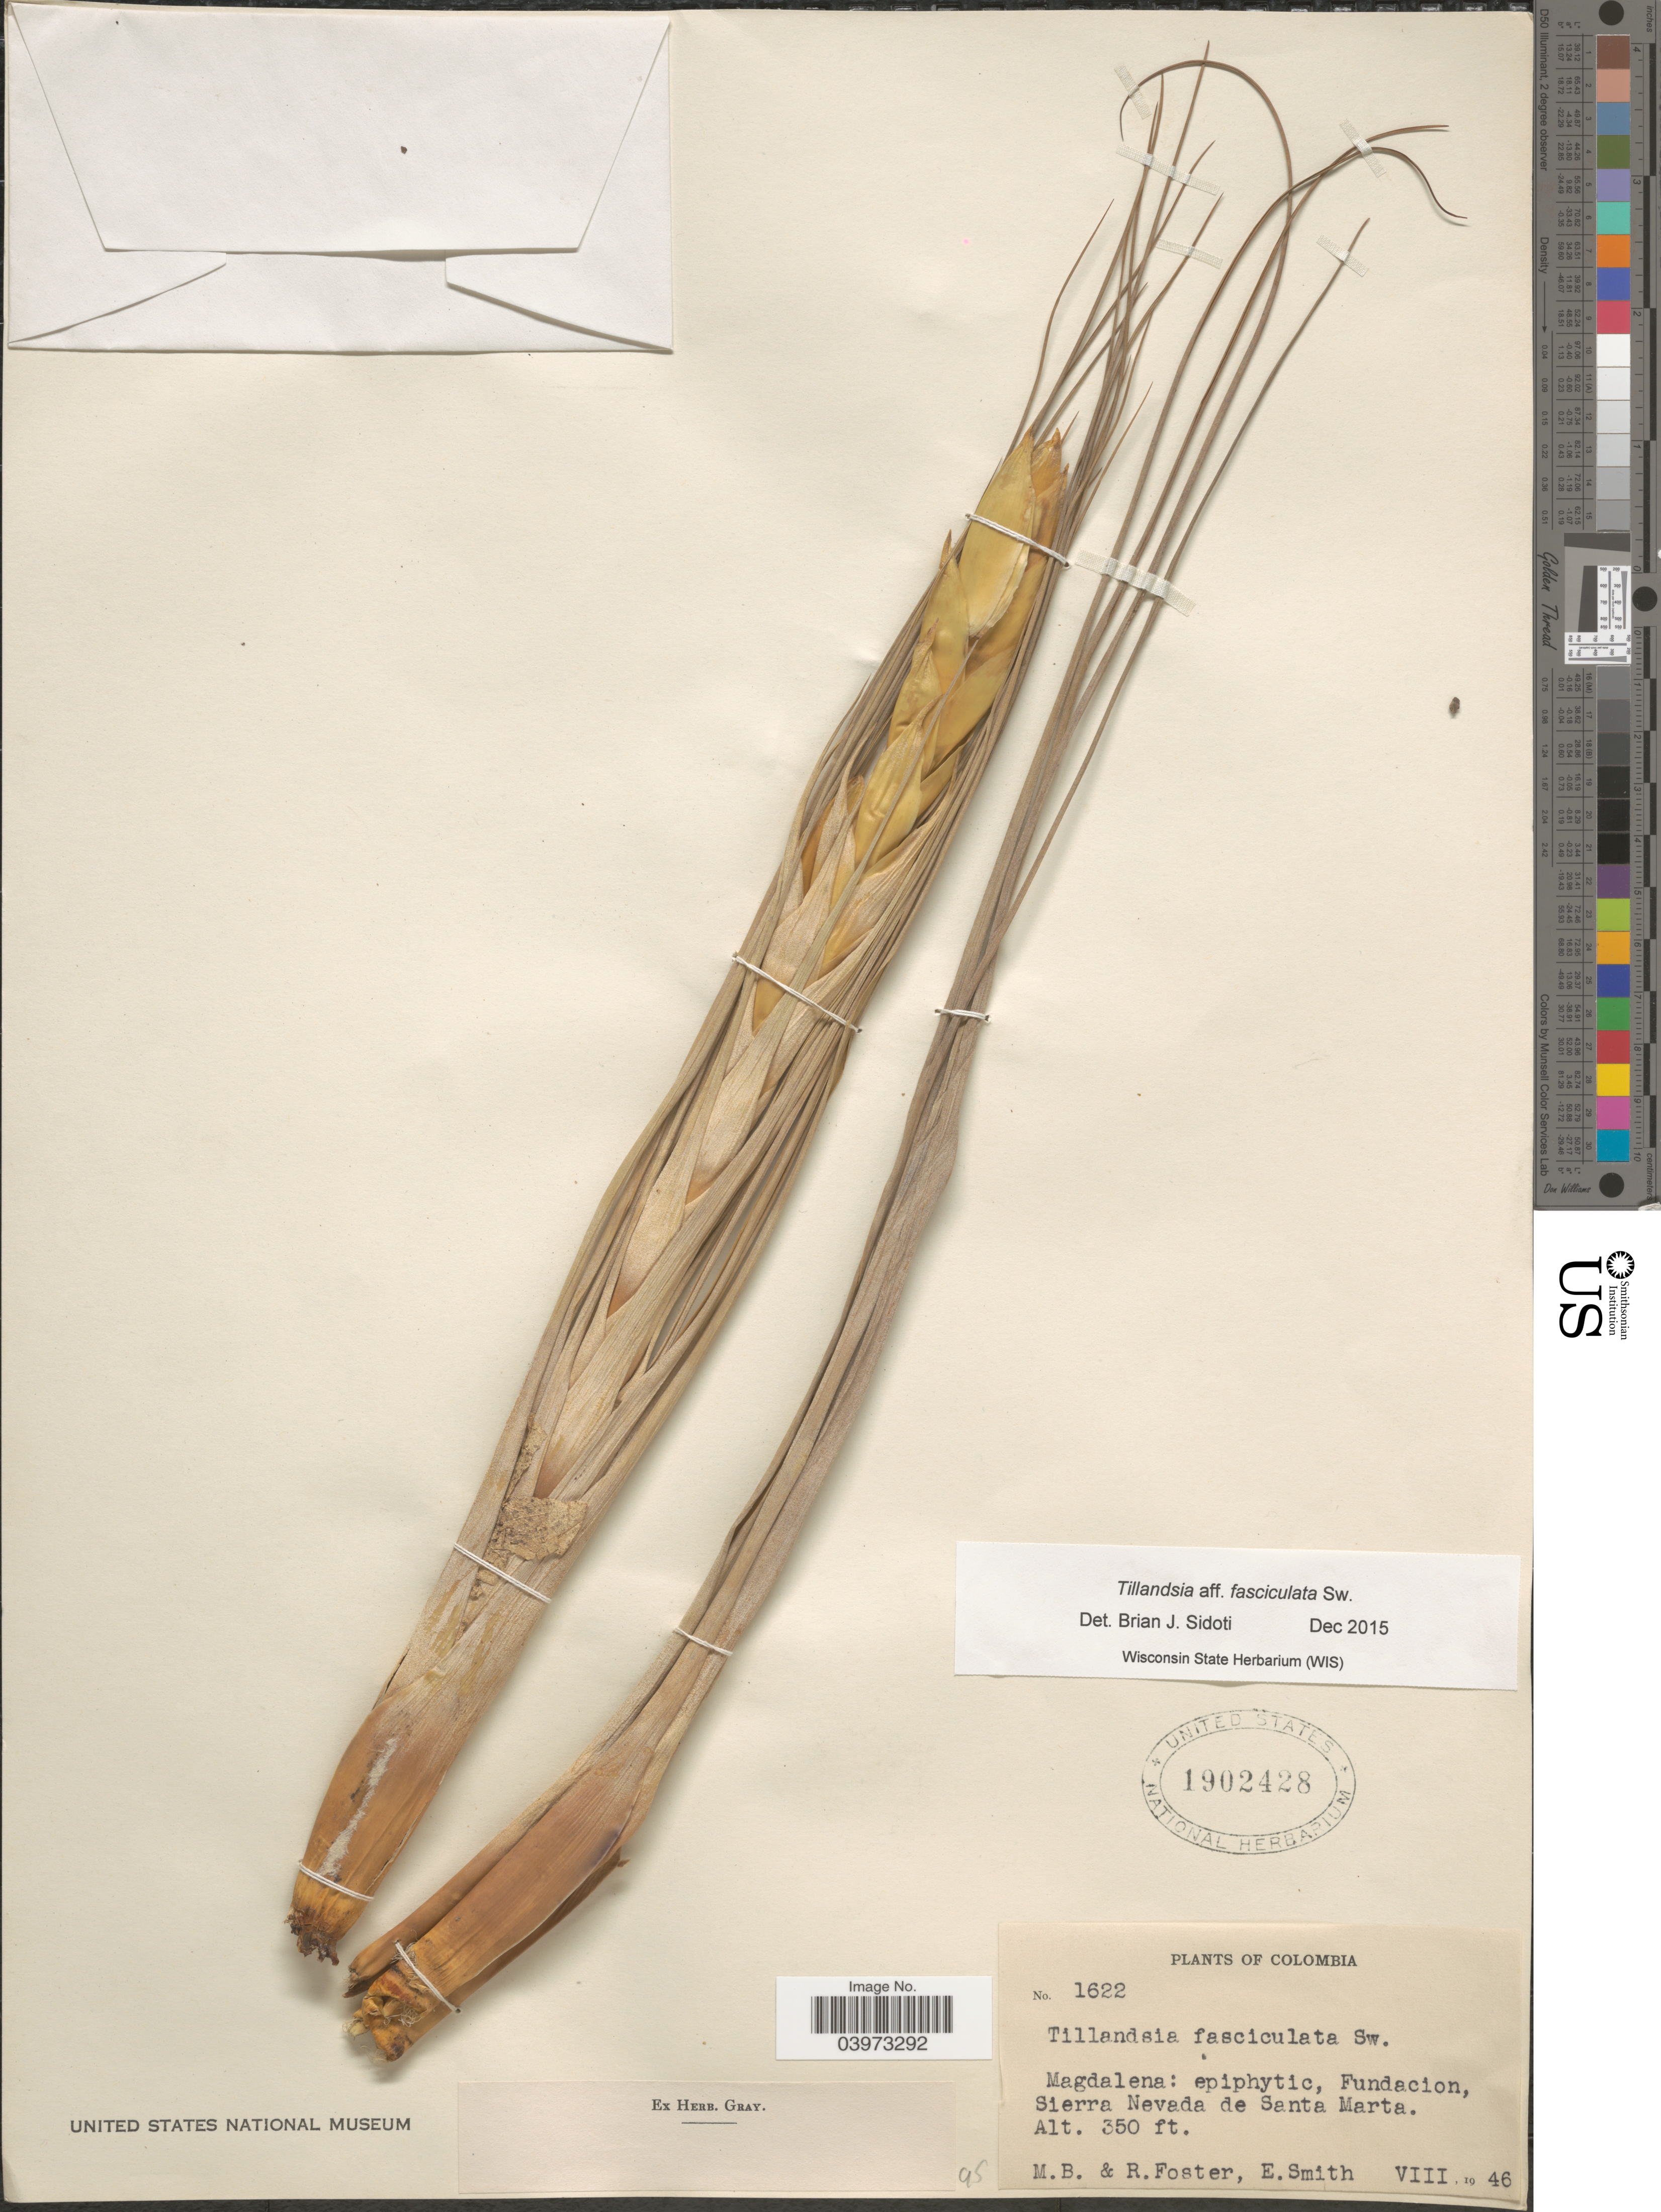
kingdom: Plantae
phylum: Tracheophyta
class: Liliopsida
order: Poales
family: Bromeliaceae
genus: Tillandsia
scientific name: Tillandsia fasciculata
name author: Sw.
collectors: M. B. Foster, R. Foster & E. Smith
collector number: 1622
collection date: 1946-08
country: Colombia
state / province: Magdalena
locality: Fundacion, Sierra Nevada de Santa Marta.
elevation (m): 107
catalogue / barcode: US 1902428